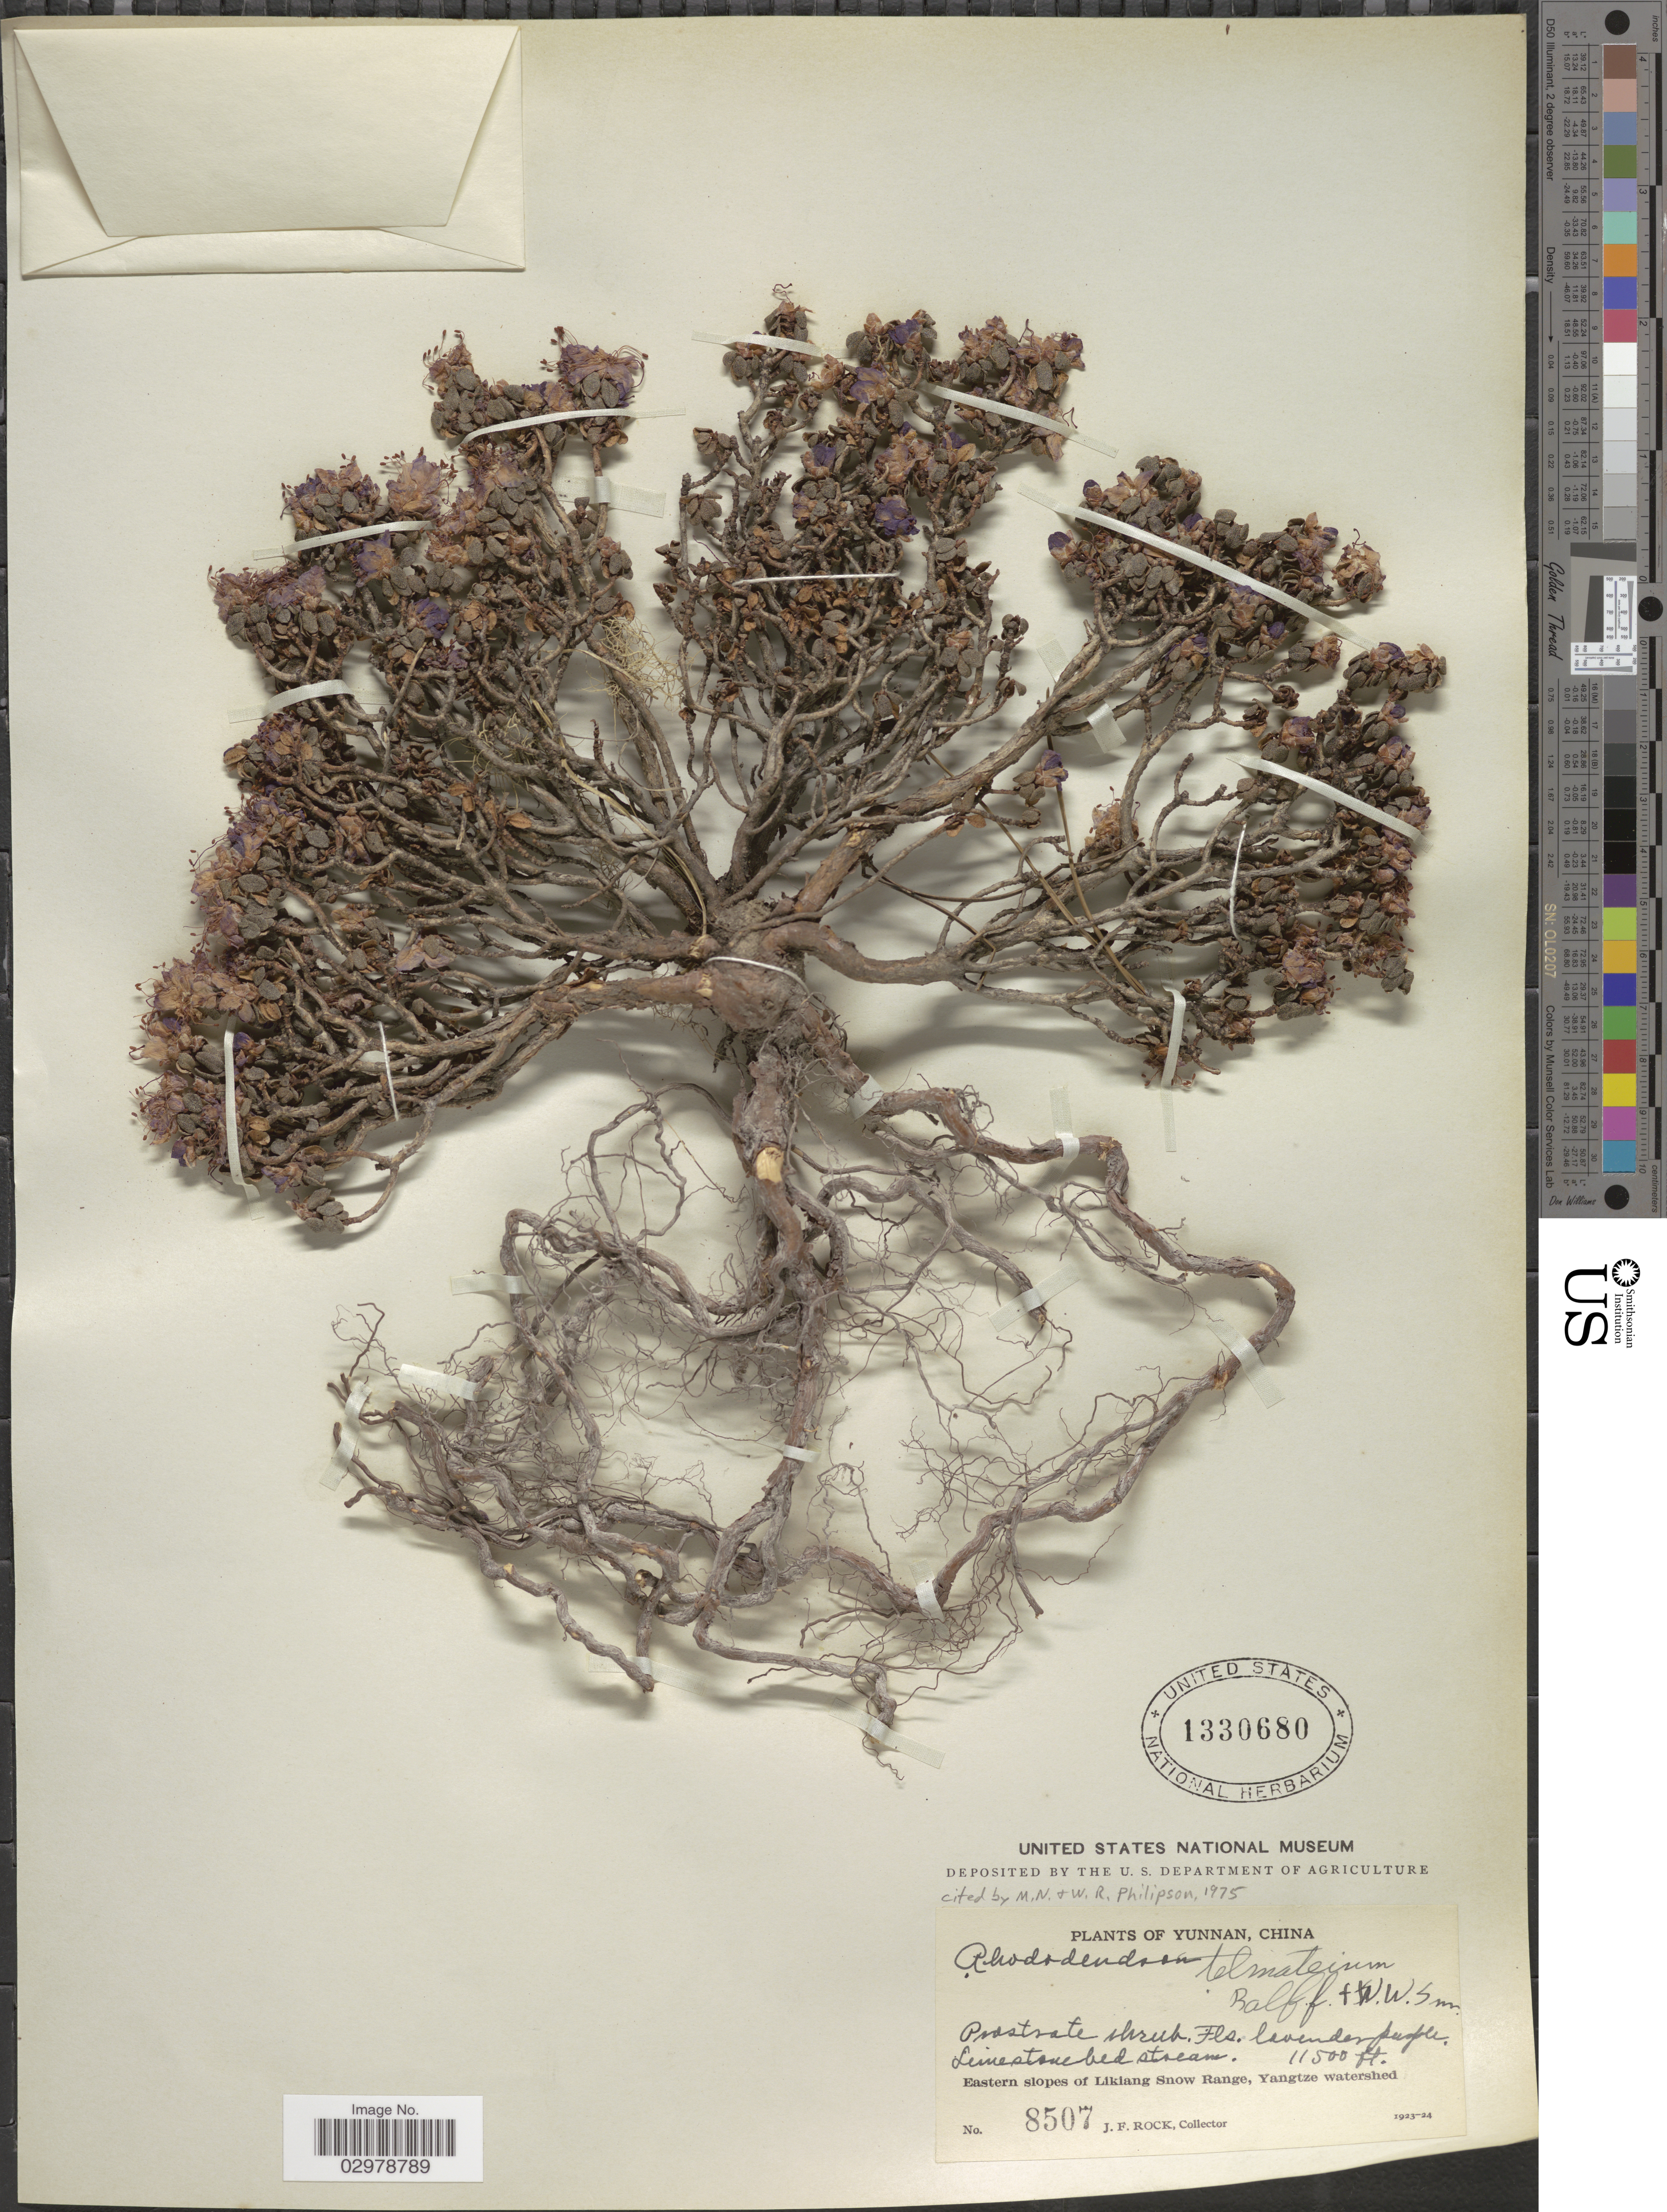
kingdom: Plantae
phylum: Tracheophyta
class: Magnoliopsida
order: Ericales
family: Ericaceae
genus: Rhododendron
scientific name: Rhododendron telmateium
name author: Balf. f. & W.W. Sm.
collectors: J. Rock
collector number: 8507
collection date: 1923/1924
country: China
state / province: Yunnan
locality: Eastern slopes of Likiang Snow Range, Yangtze watershed.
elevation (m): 3505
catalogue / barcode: US 1330680